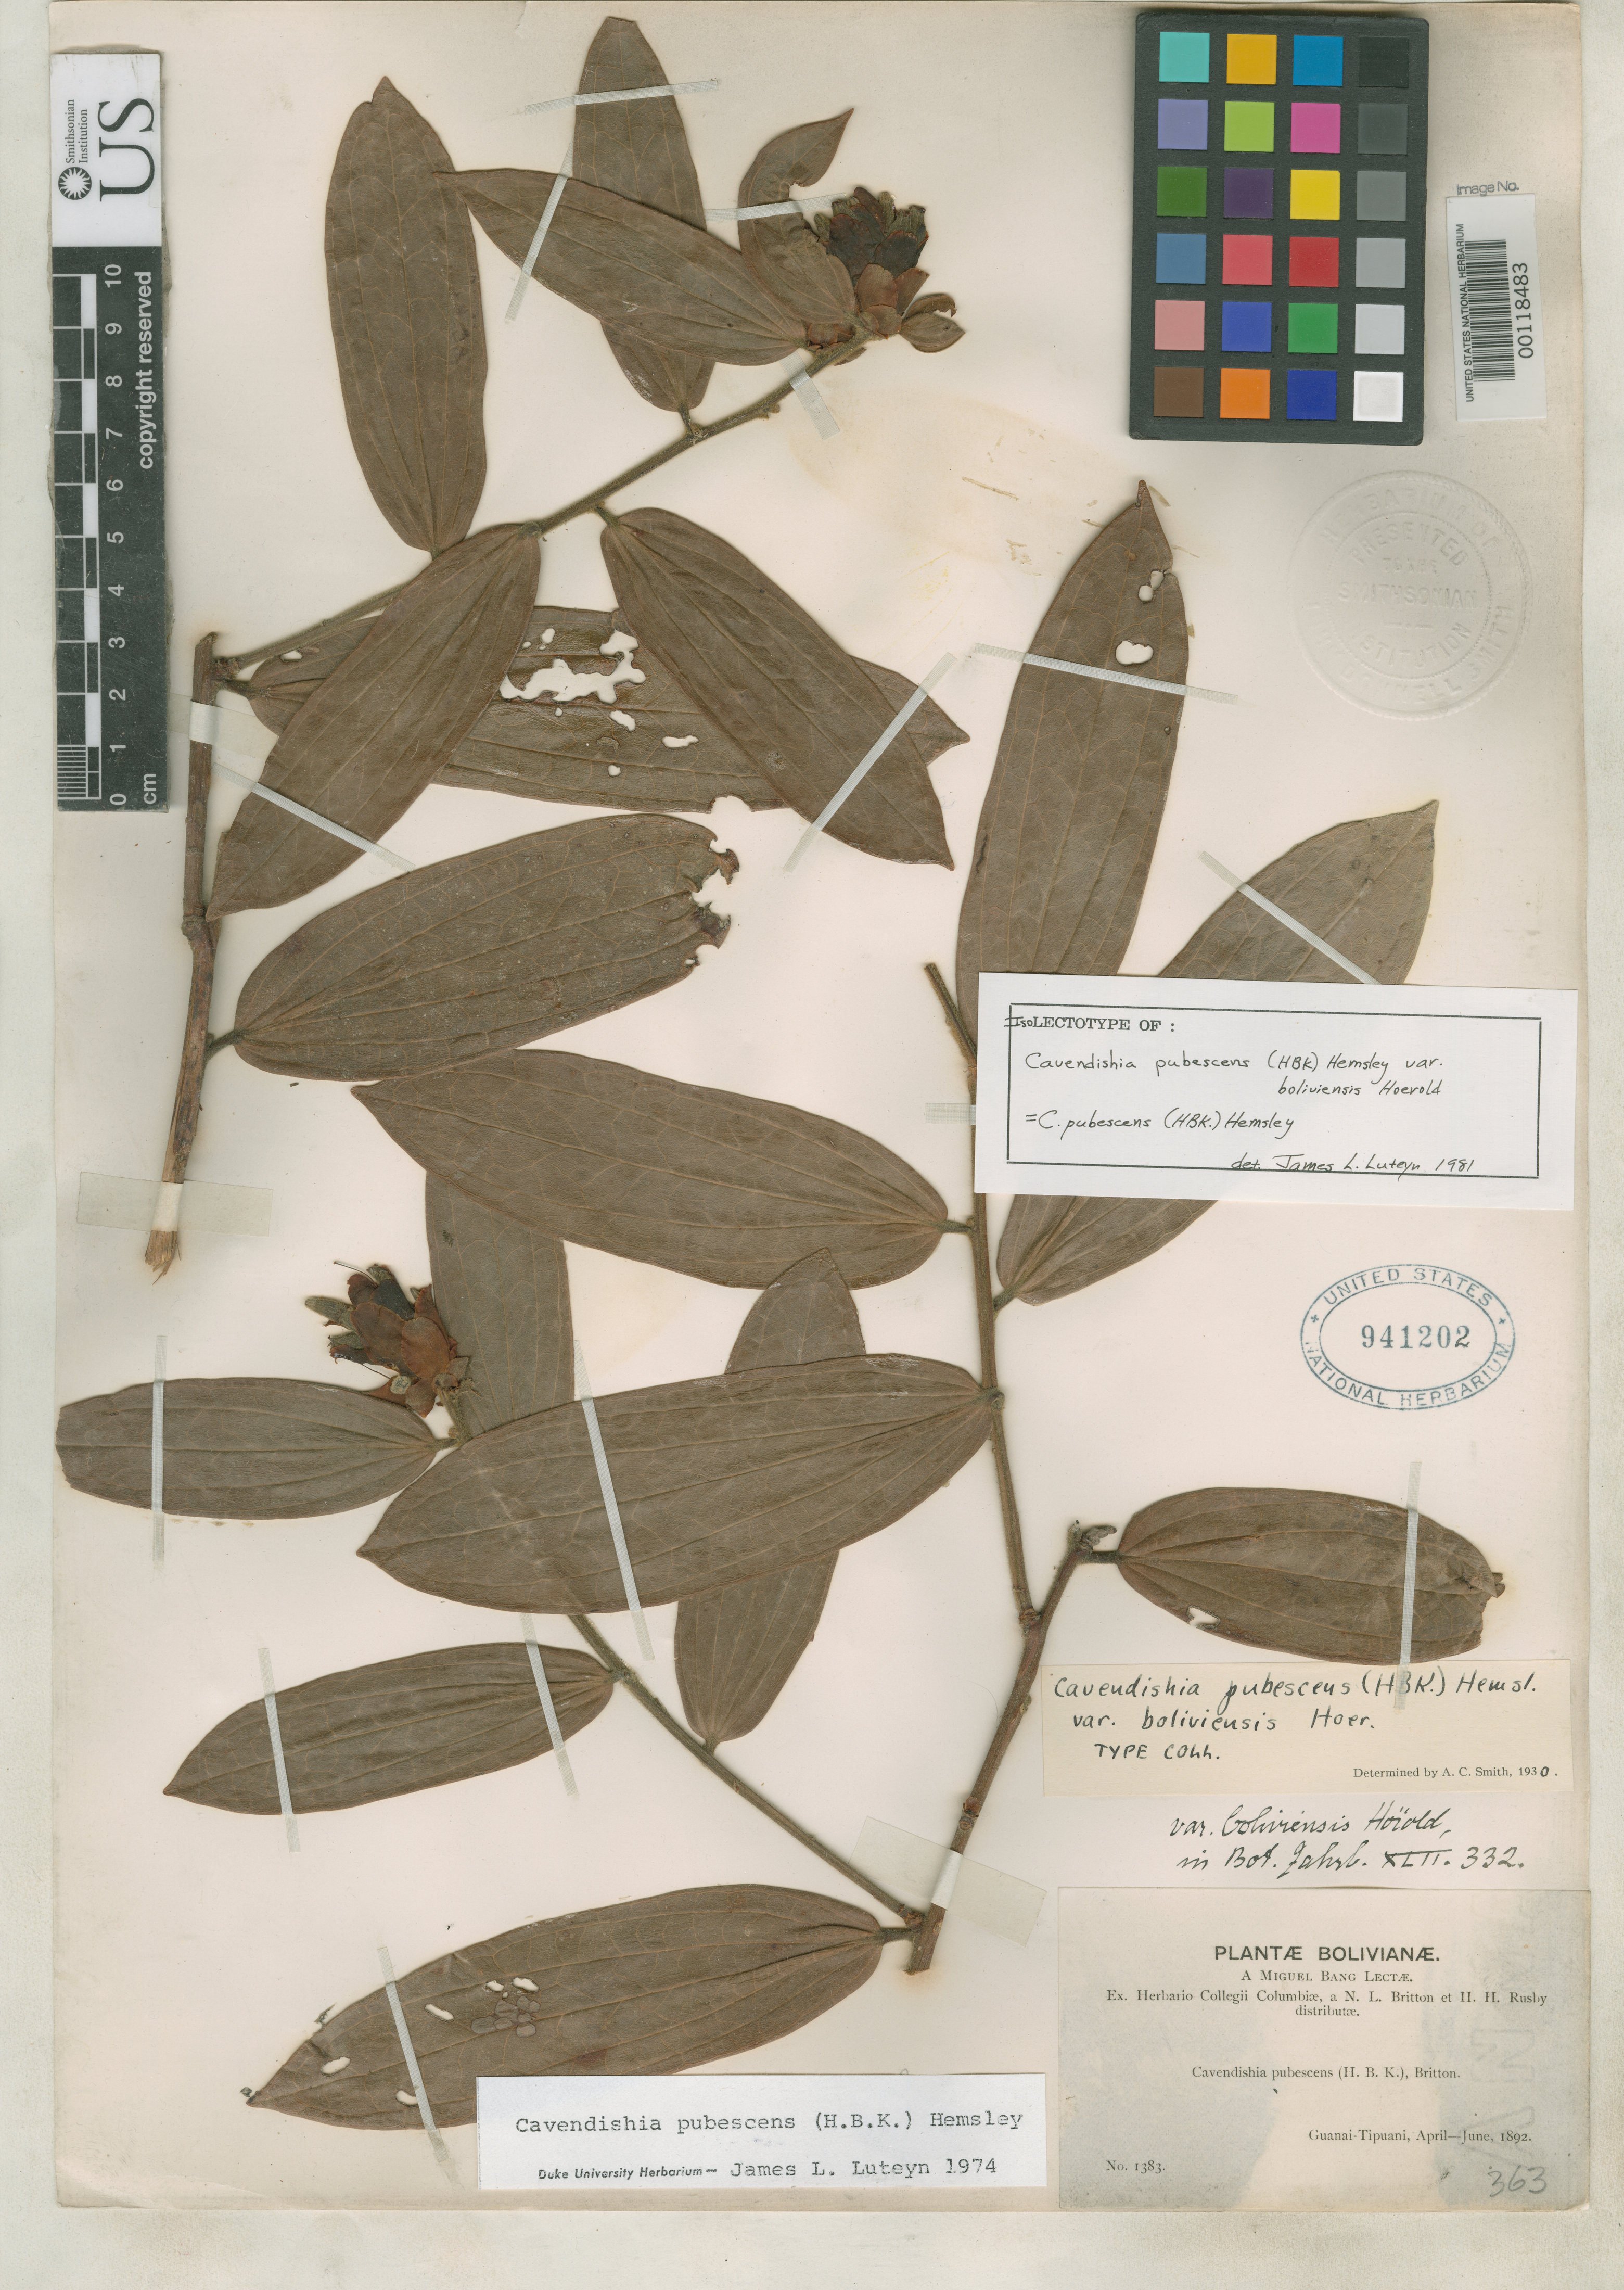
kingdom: Plantae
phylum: Tracheophyta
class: Magnoliopsida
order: Ericales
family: Ericaceae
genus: Cavendishia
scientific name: Cavendishia pubescens var. boliviensis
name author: Hoerold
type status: Isolectotype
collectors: M. Bang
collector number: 1383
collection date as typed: Apr 1892 to -- Jun 1892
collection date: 1892-04/1892-06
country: Bolivia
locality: Guanai, Tipuani.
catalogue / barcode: US 941202